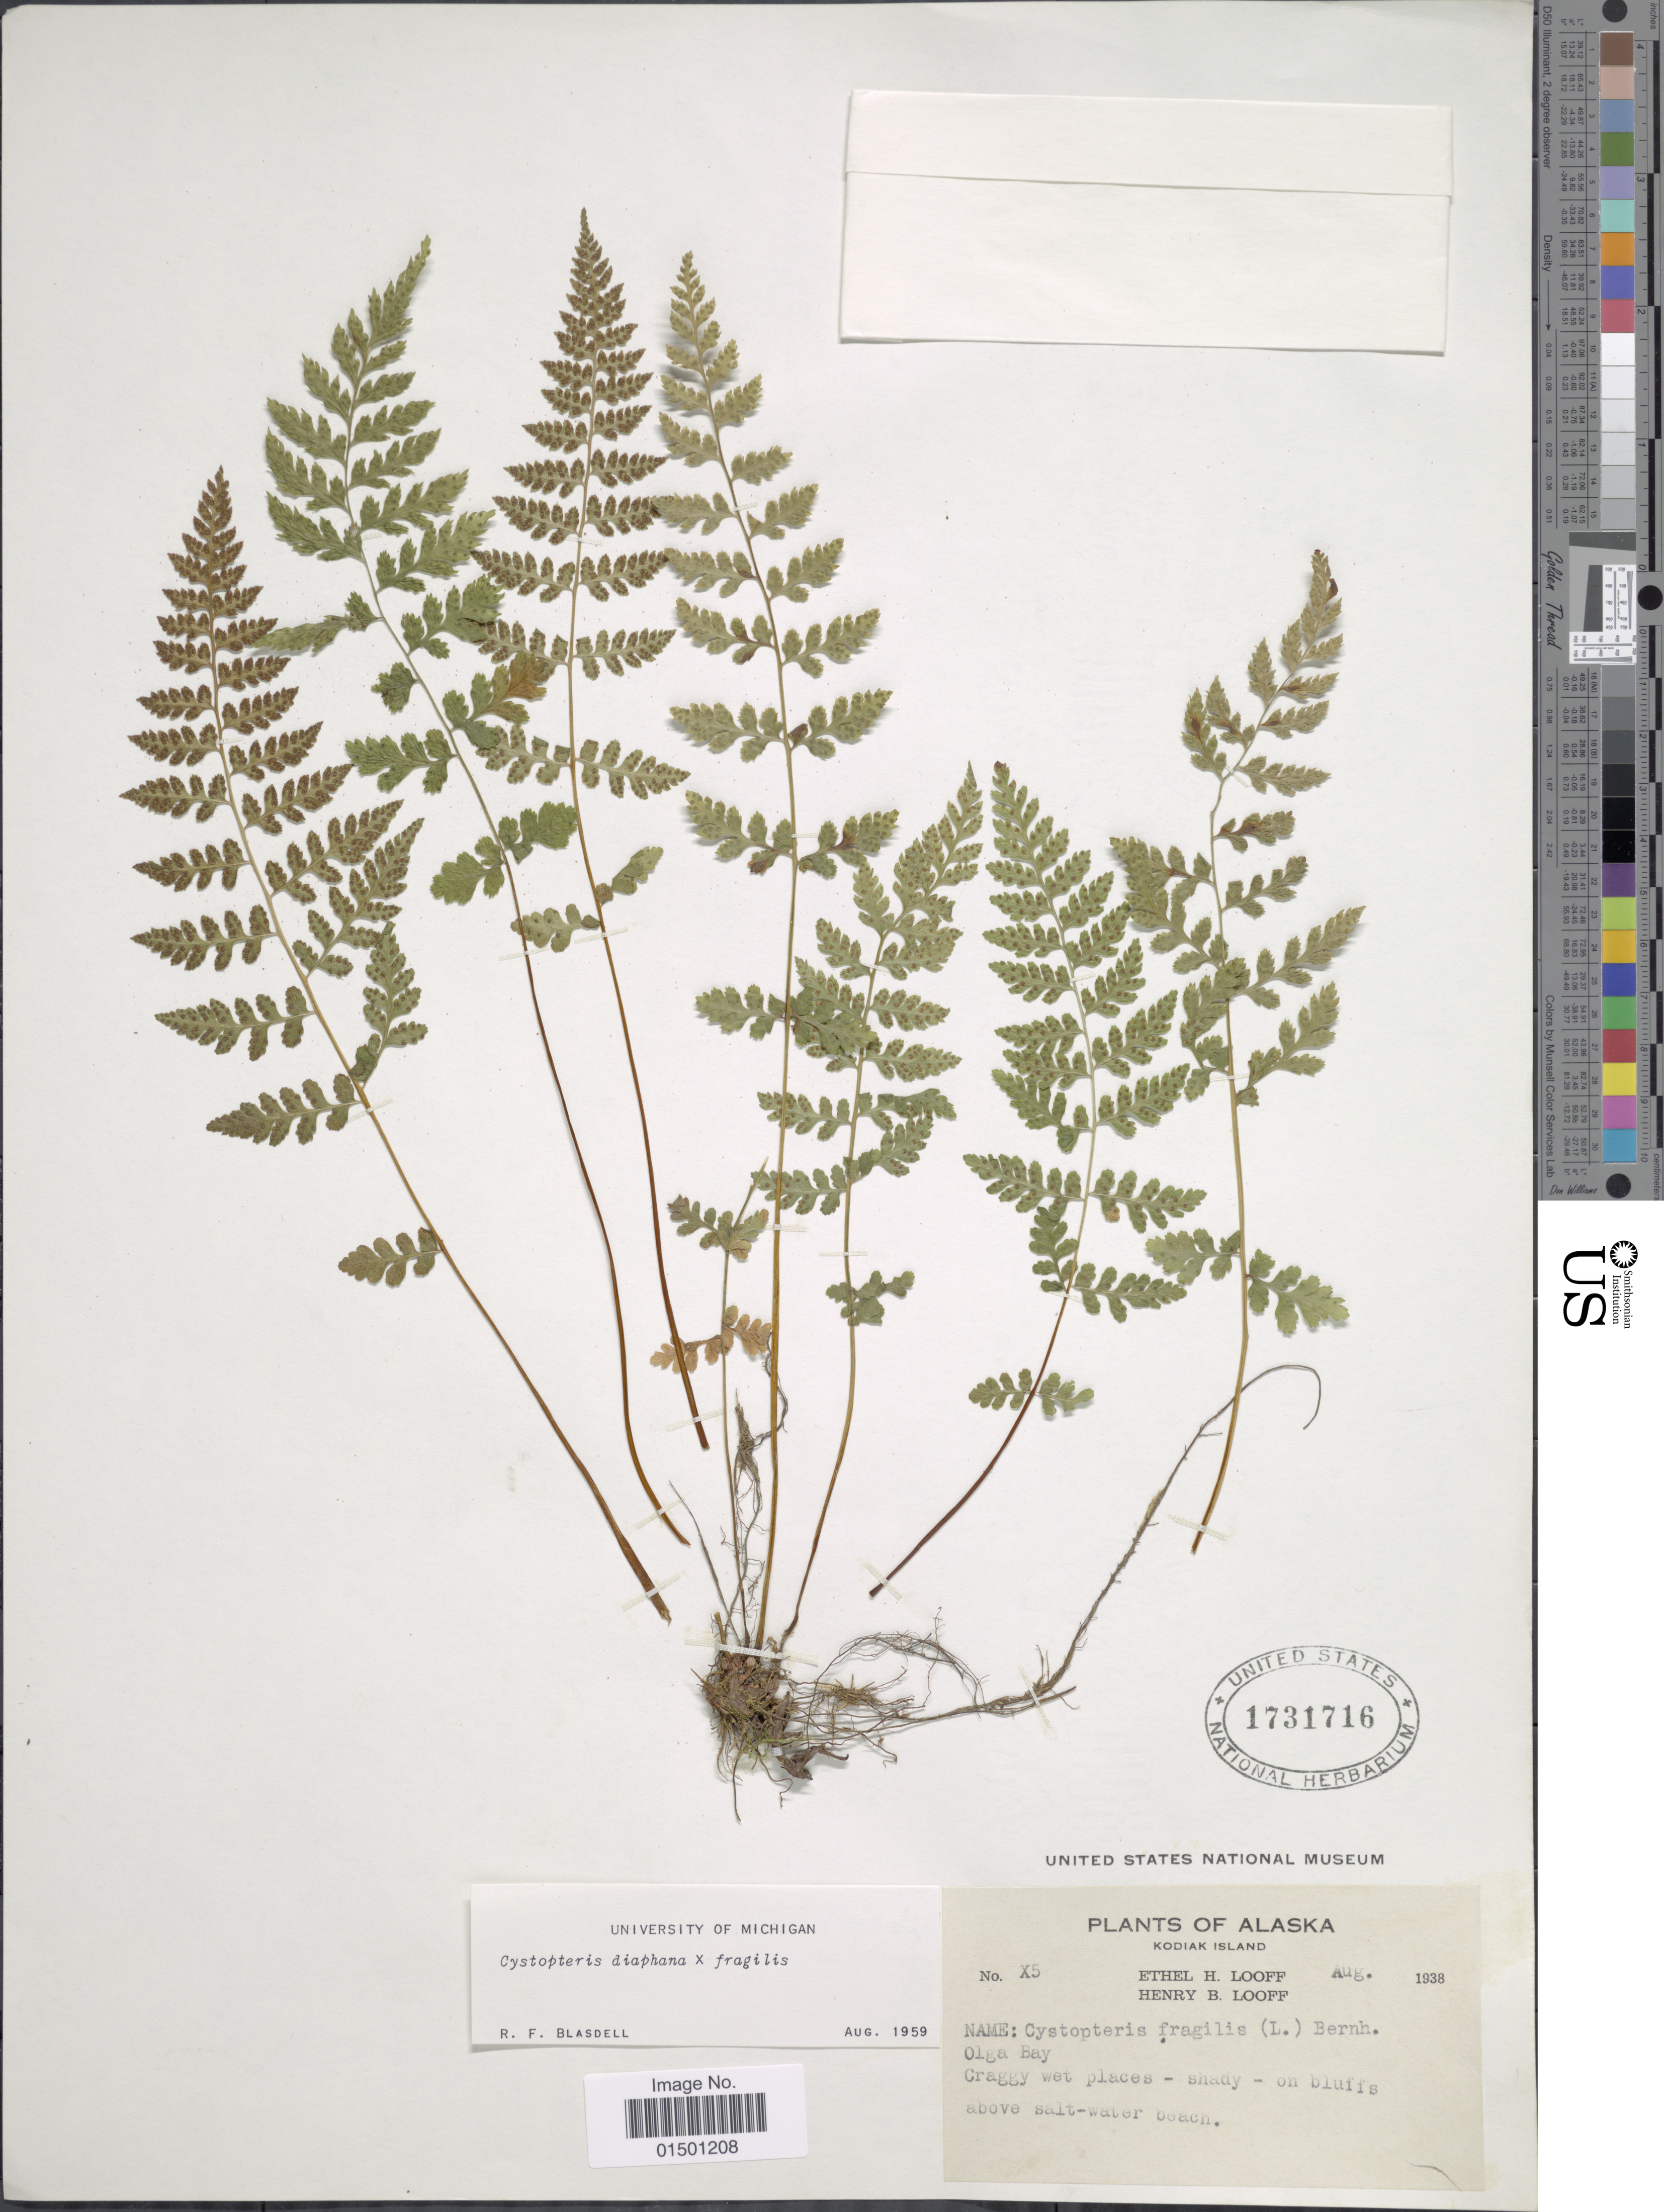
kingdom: Plantae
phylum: Tracheophyta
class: Polypodiopsida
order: Polypodiales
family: Cystopteridaceae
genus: Cystopteris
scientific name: Cystopteris diaphana x C. fragilis (L.) Bernh.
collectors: E. Looff & H. Looff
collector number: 15*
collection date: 1938-08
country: United States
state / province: Alaska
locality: Kodiak Island, Olga Bay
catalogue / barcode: US 1731716